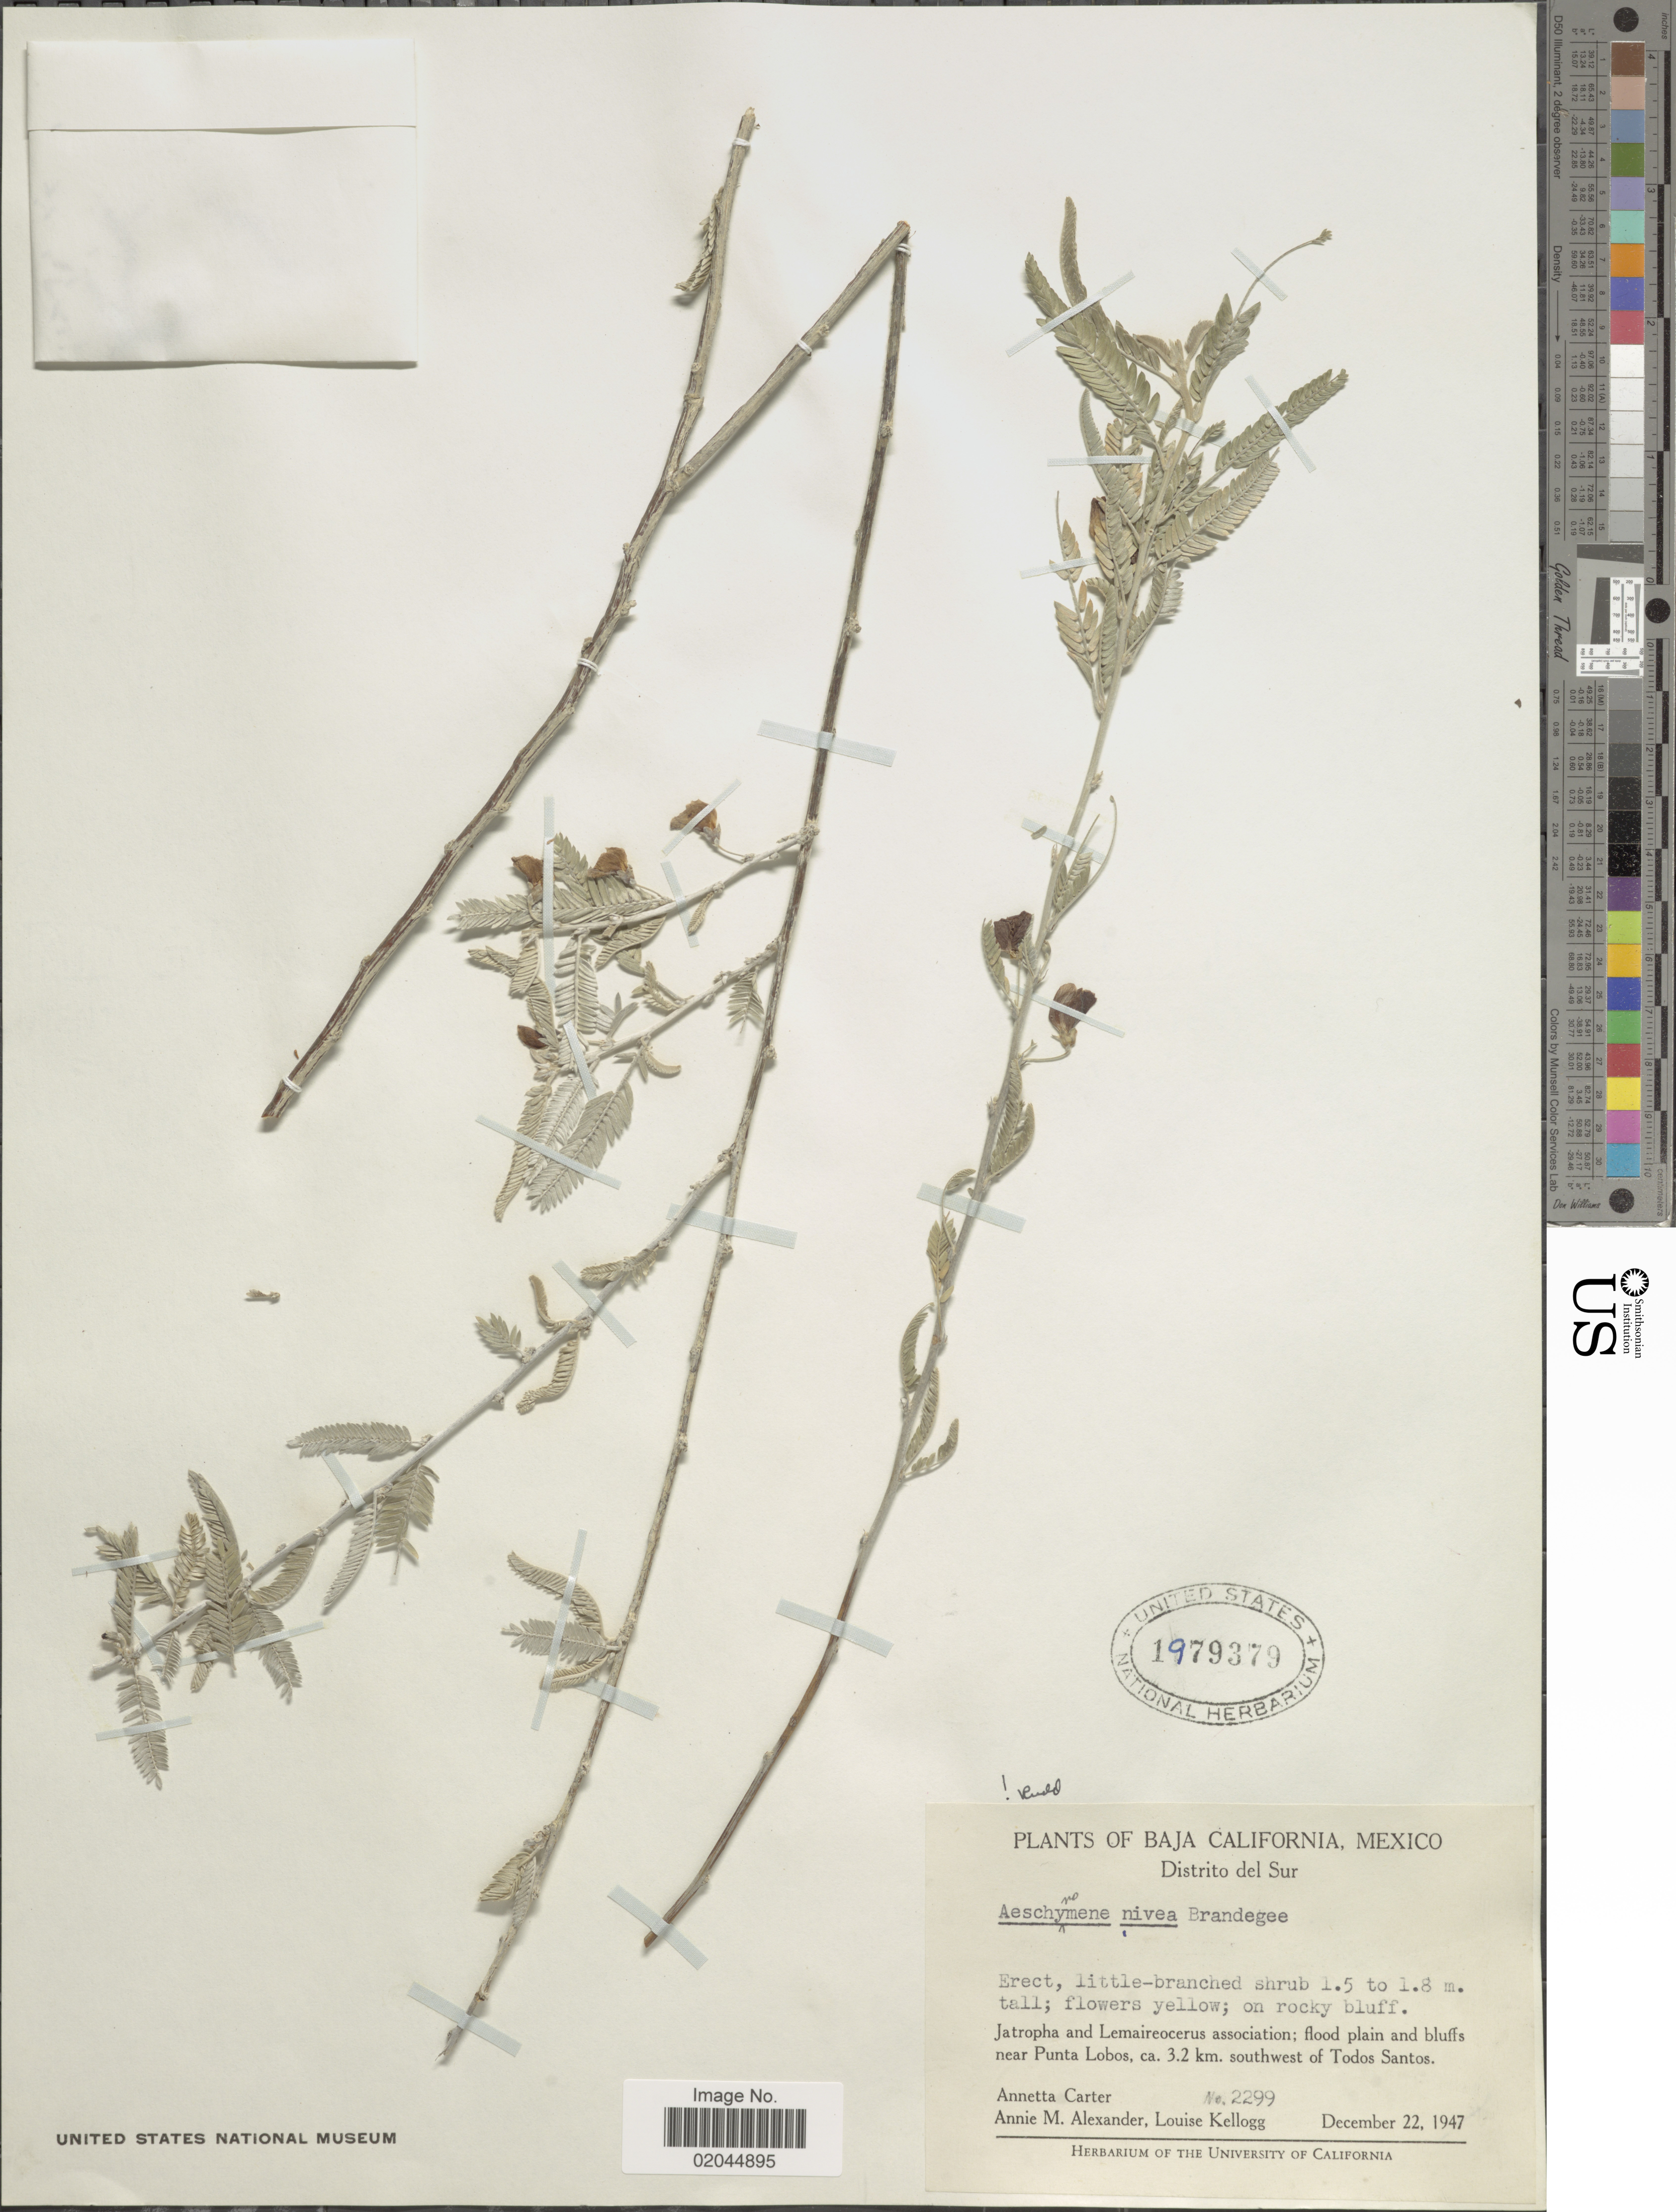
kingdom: Plantae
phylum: Tracheophyta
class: Magnoliopsida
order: Fabales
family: Fabaceae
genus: Aeschynomene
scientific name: Aeschynomene nivea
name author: Brandegee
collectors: A. Carter, A. M. Alexander & L. Kellogg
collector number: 2299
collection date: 1947-12-22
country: Mexico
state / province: Baja California Sur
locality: flood plain and bluffs near Punta Lobos, 32 km. southwest of Todos Santos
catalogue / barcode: US 1979379